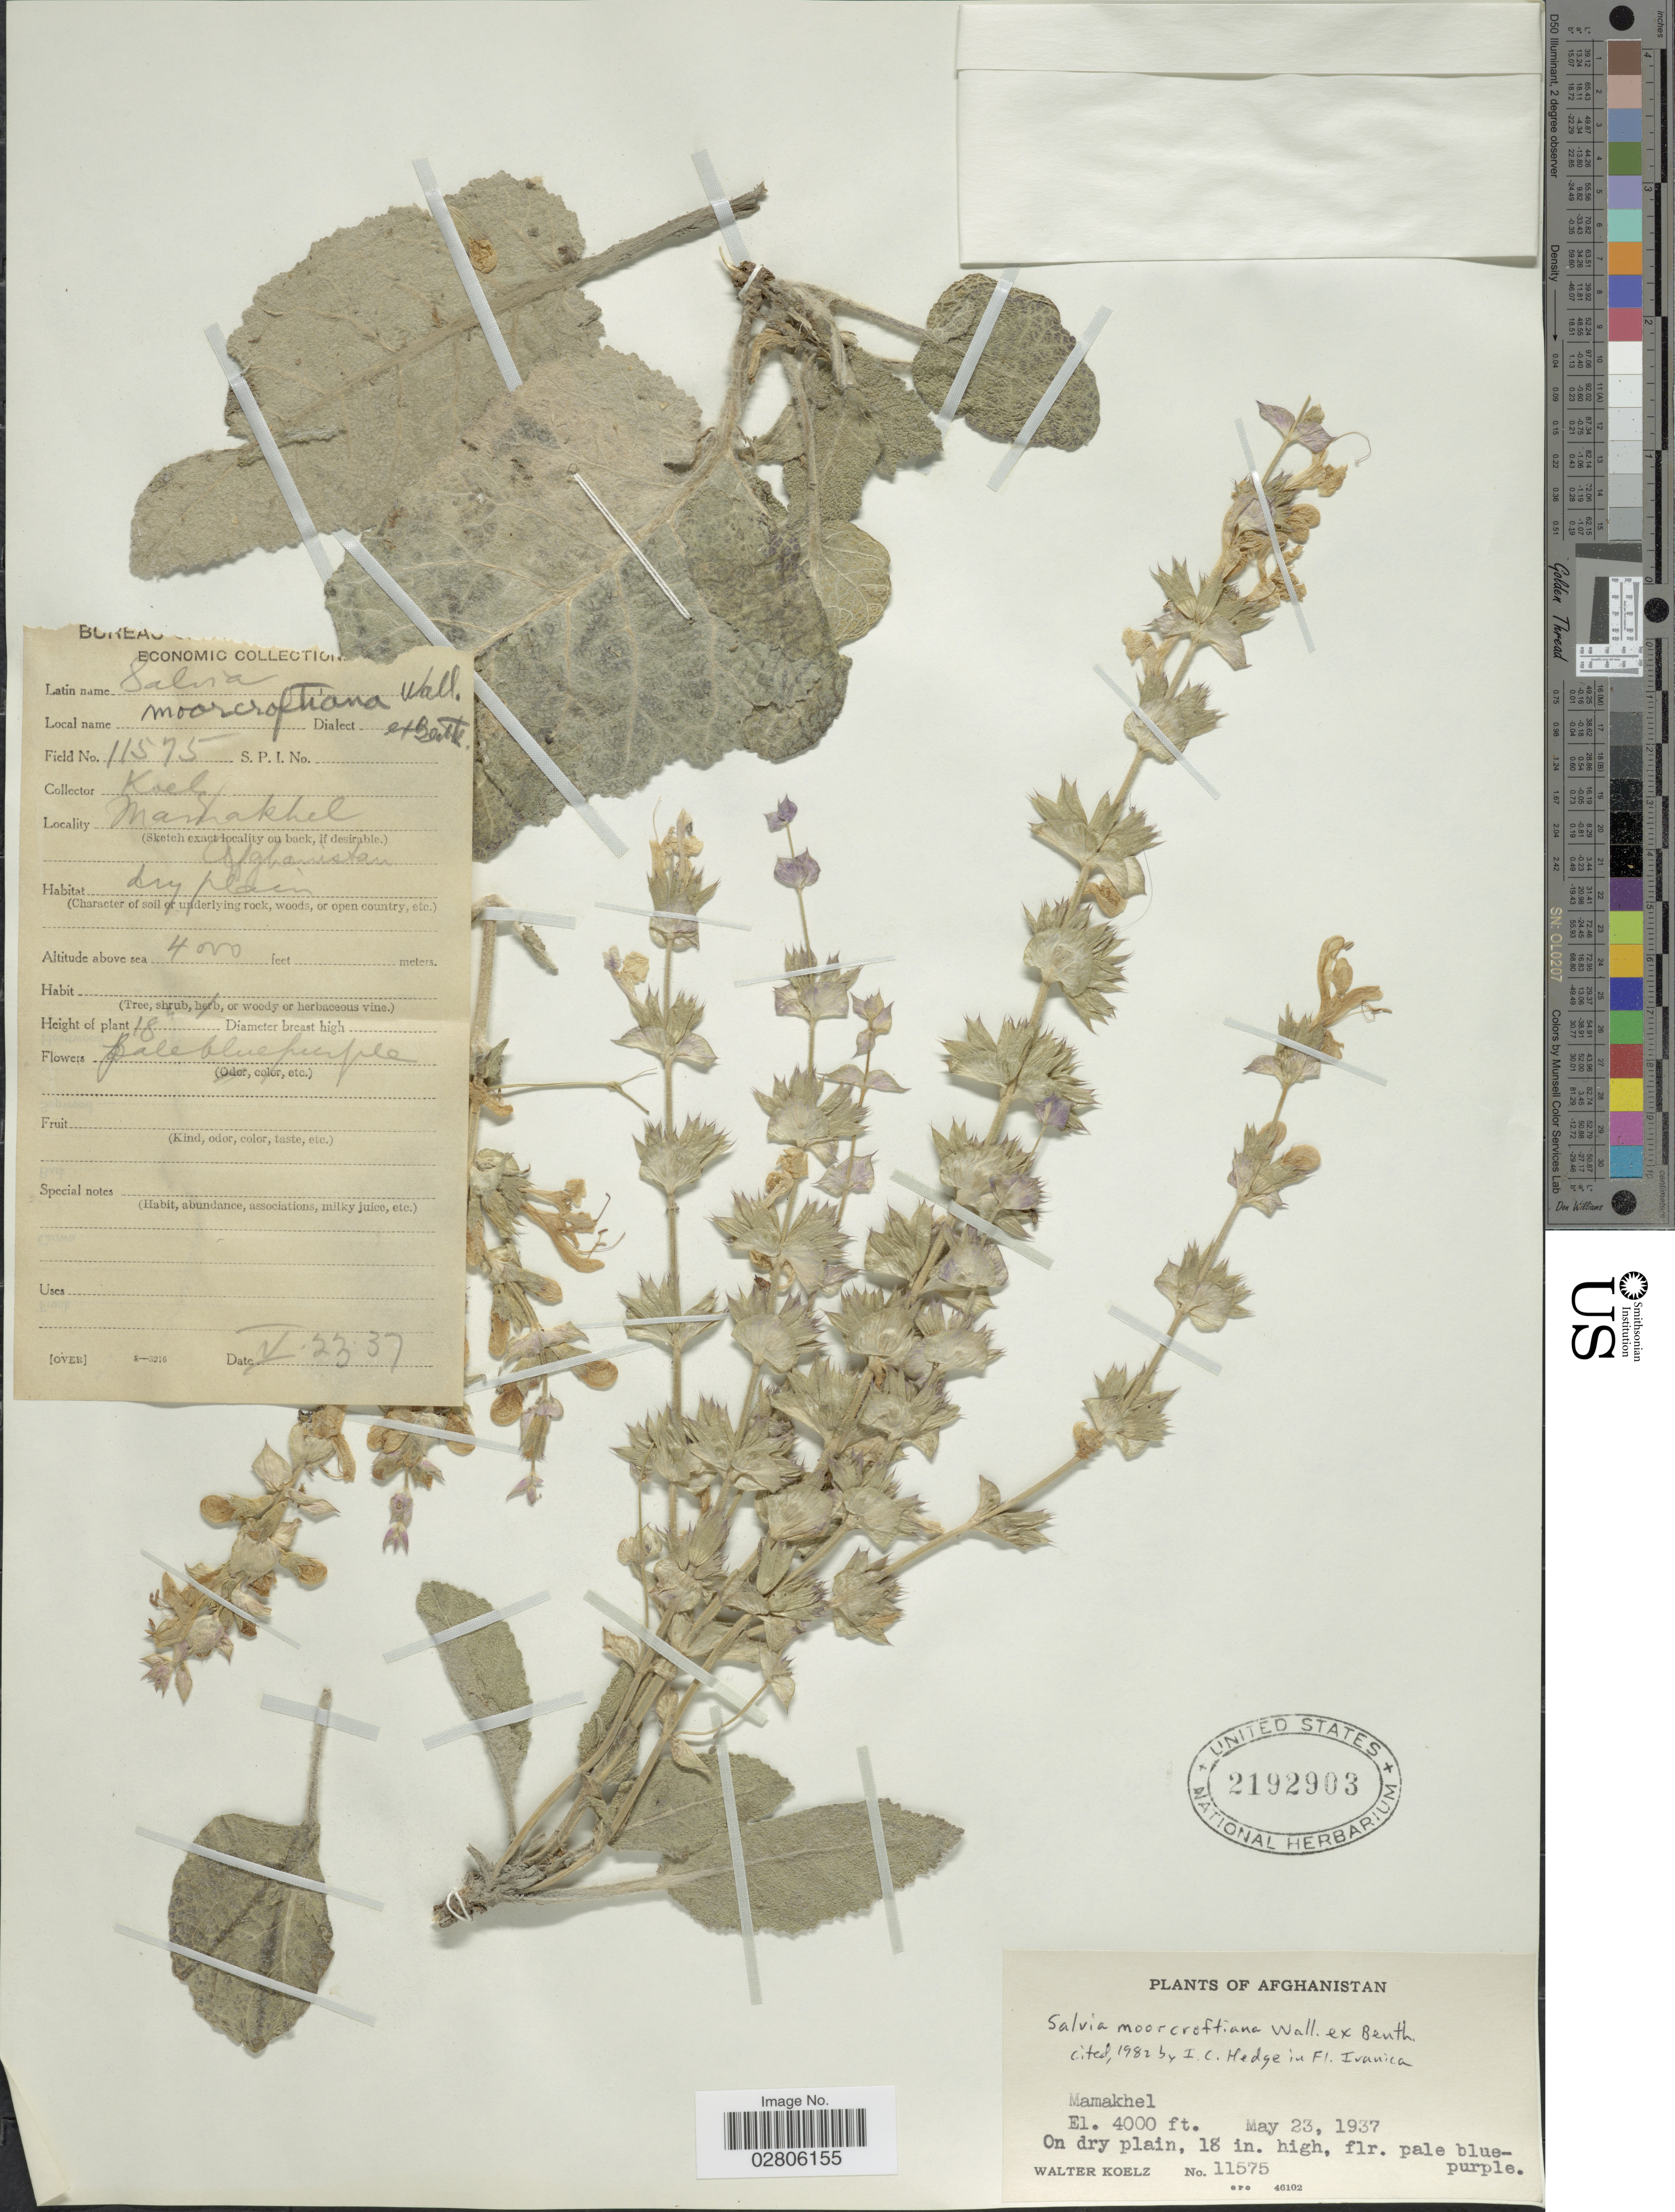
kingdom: Plantae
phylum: Tracheophyta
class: Magnoliopsida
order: Lamiales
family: Lamiaceae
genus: Salvia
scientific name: Salvia moorcroftiana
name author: Wall. ex Benth.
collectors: W. N. Koelz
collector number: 11575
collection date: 1937-05-23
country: Afghanistan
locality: Mamakhel.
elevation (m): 1219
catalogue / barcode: US 2192903